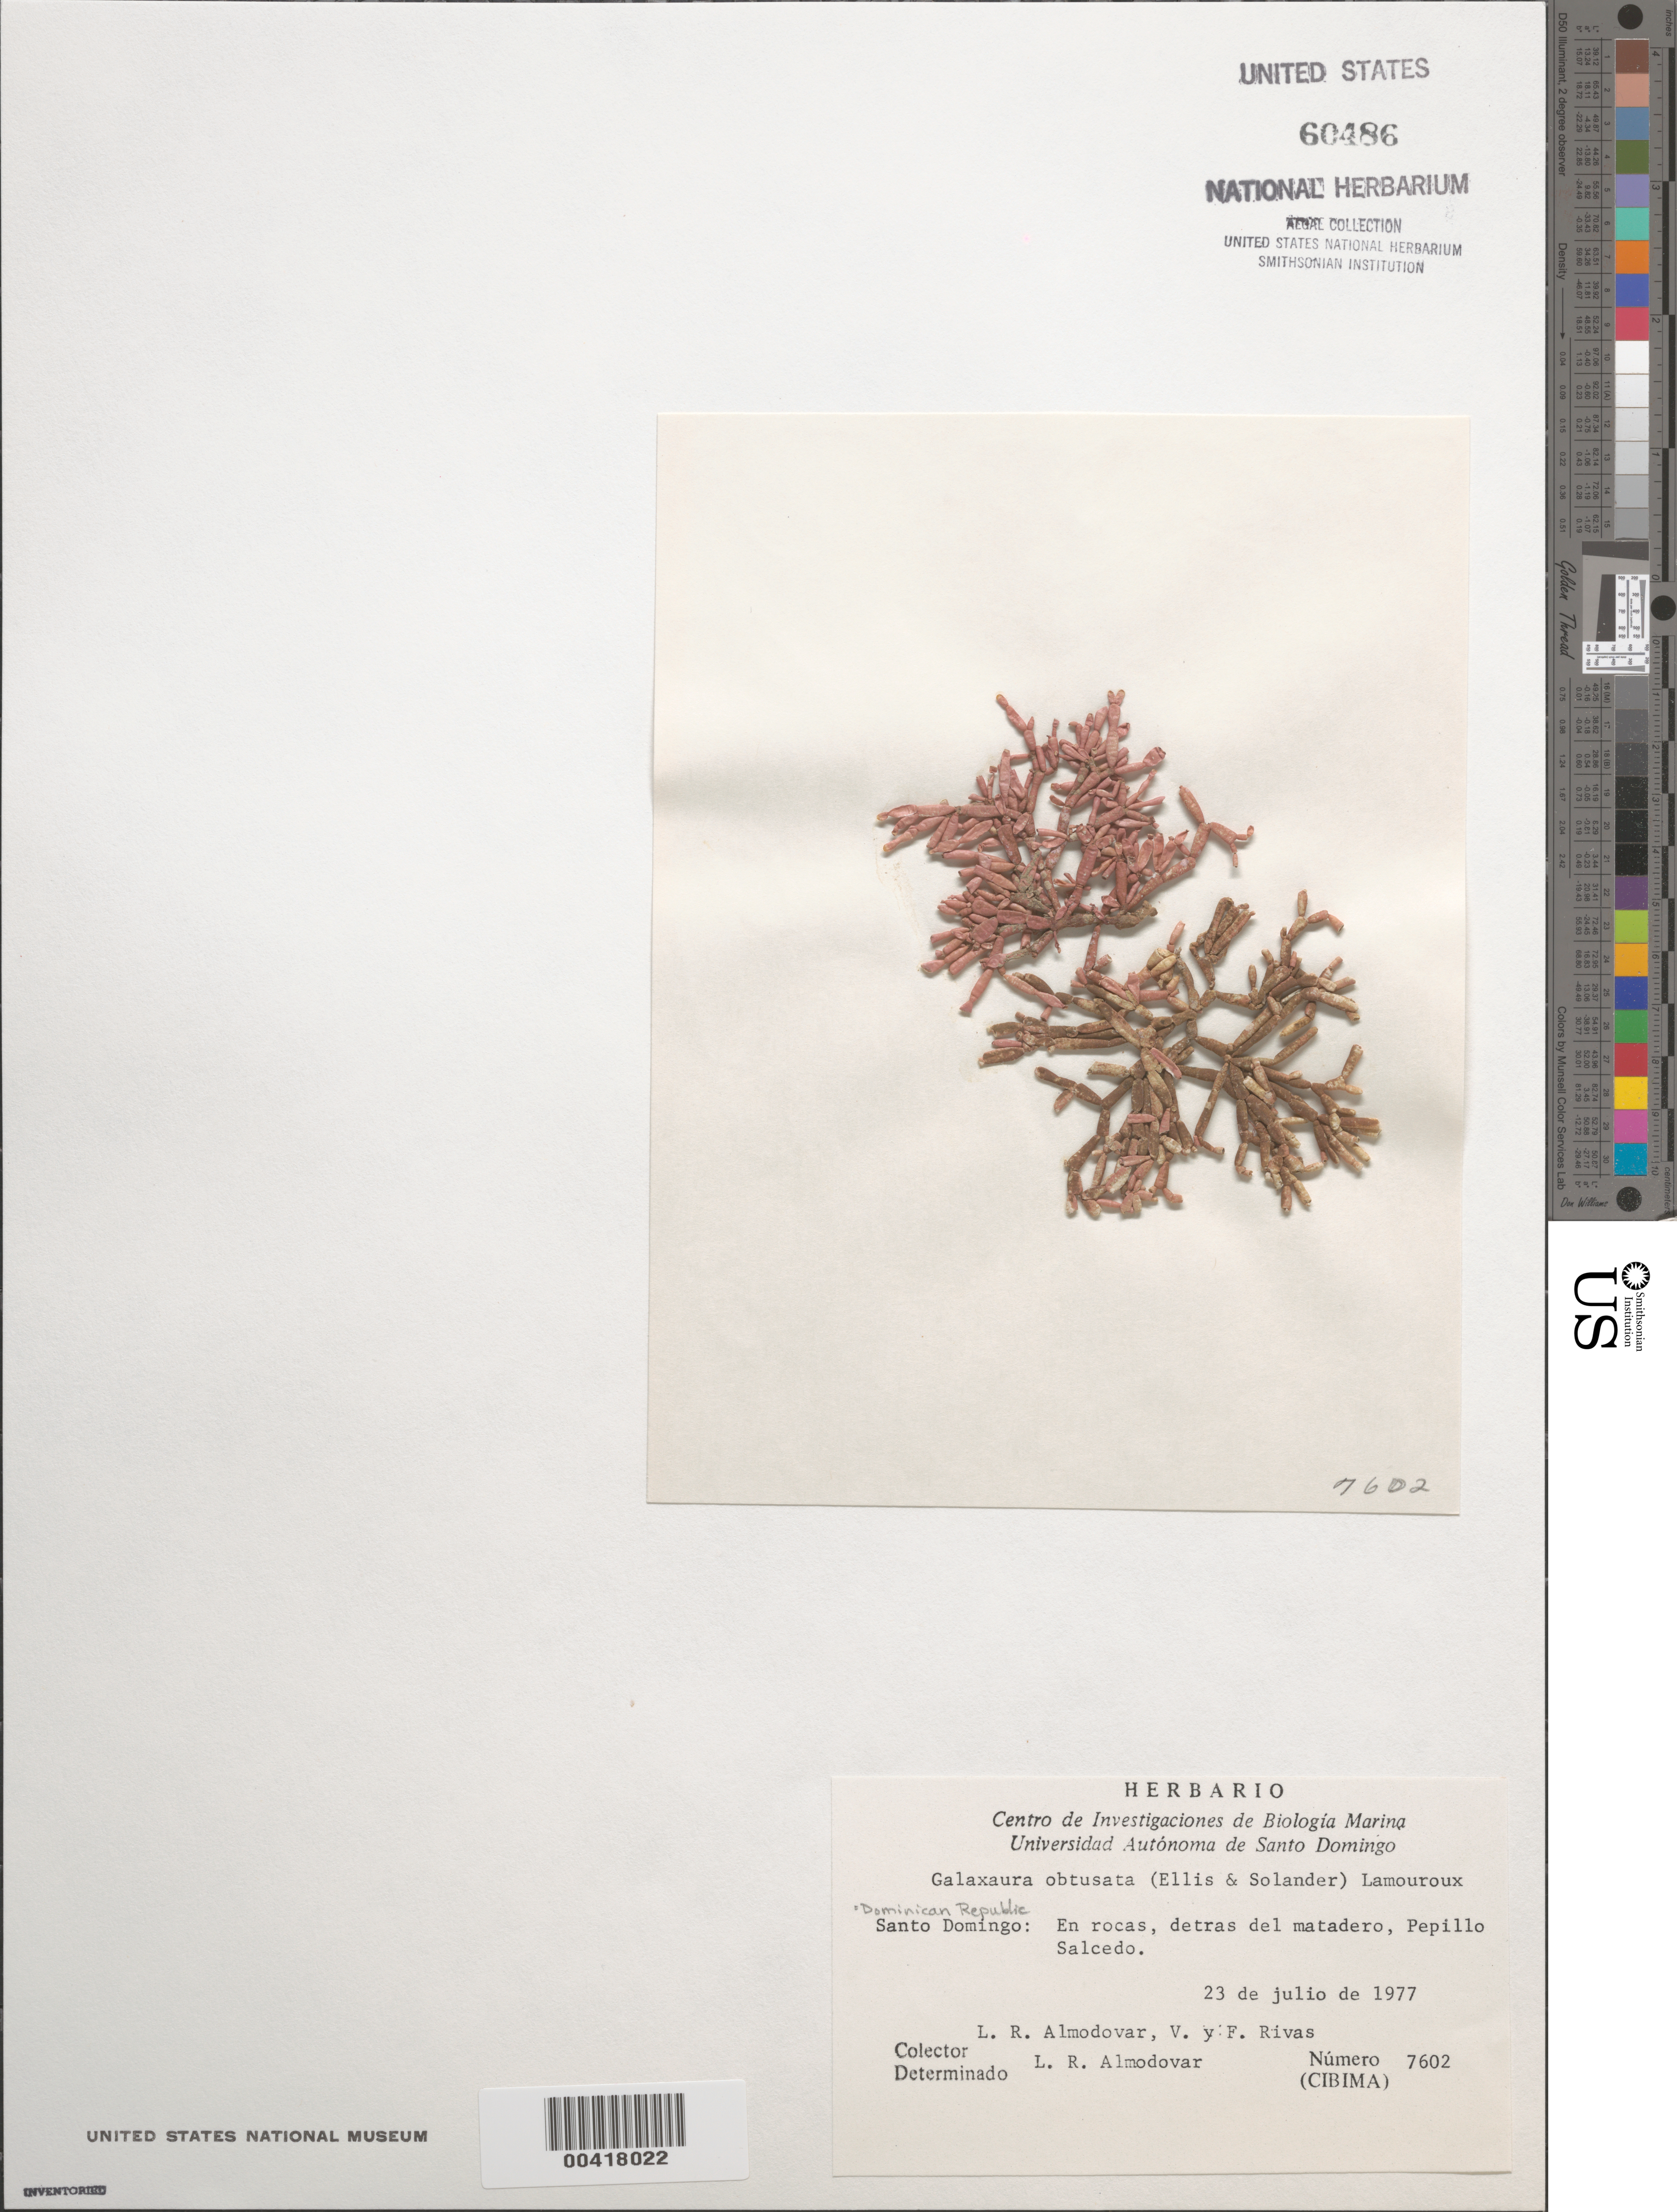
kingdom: Plantae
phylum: Rhodophyta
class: Florideophyceae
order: Nemaliales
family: Galaxauraceae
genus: Dichotomaria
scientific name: Dichotomaria obtusata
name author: (Ellis & Sol.) Lam.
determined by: Algae name updating Project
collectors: L. Almodovar, V. Rivas & F. Rivas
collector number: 7602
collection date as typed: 23 Jul 1977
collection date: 1977-07-23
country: Dominican Republic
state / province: Monte Cristi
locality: Pepillo salcedo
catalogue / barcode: US 60486